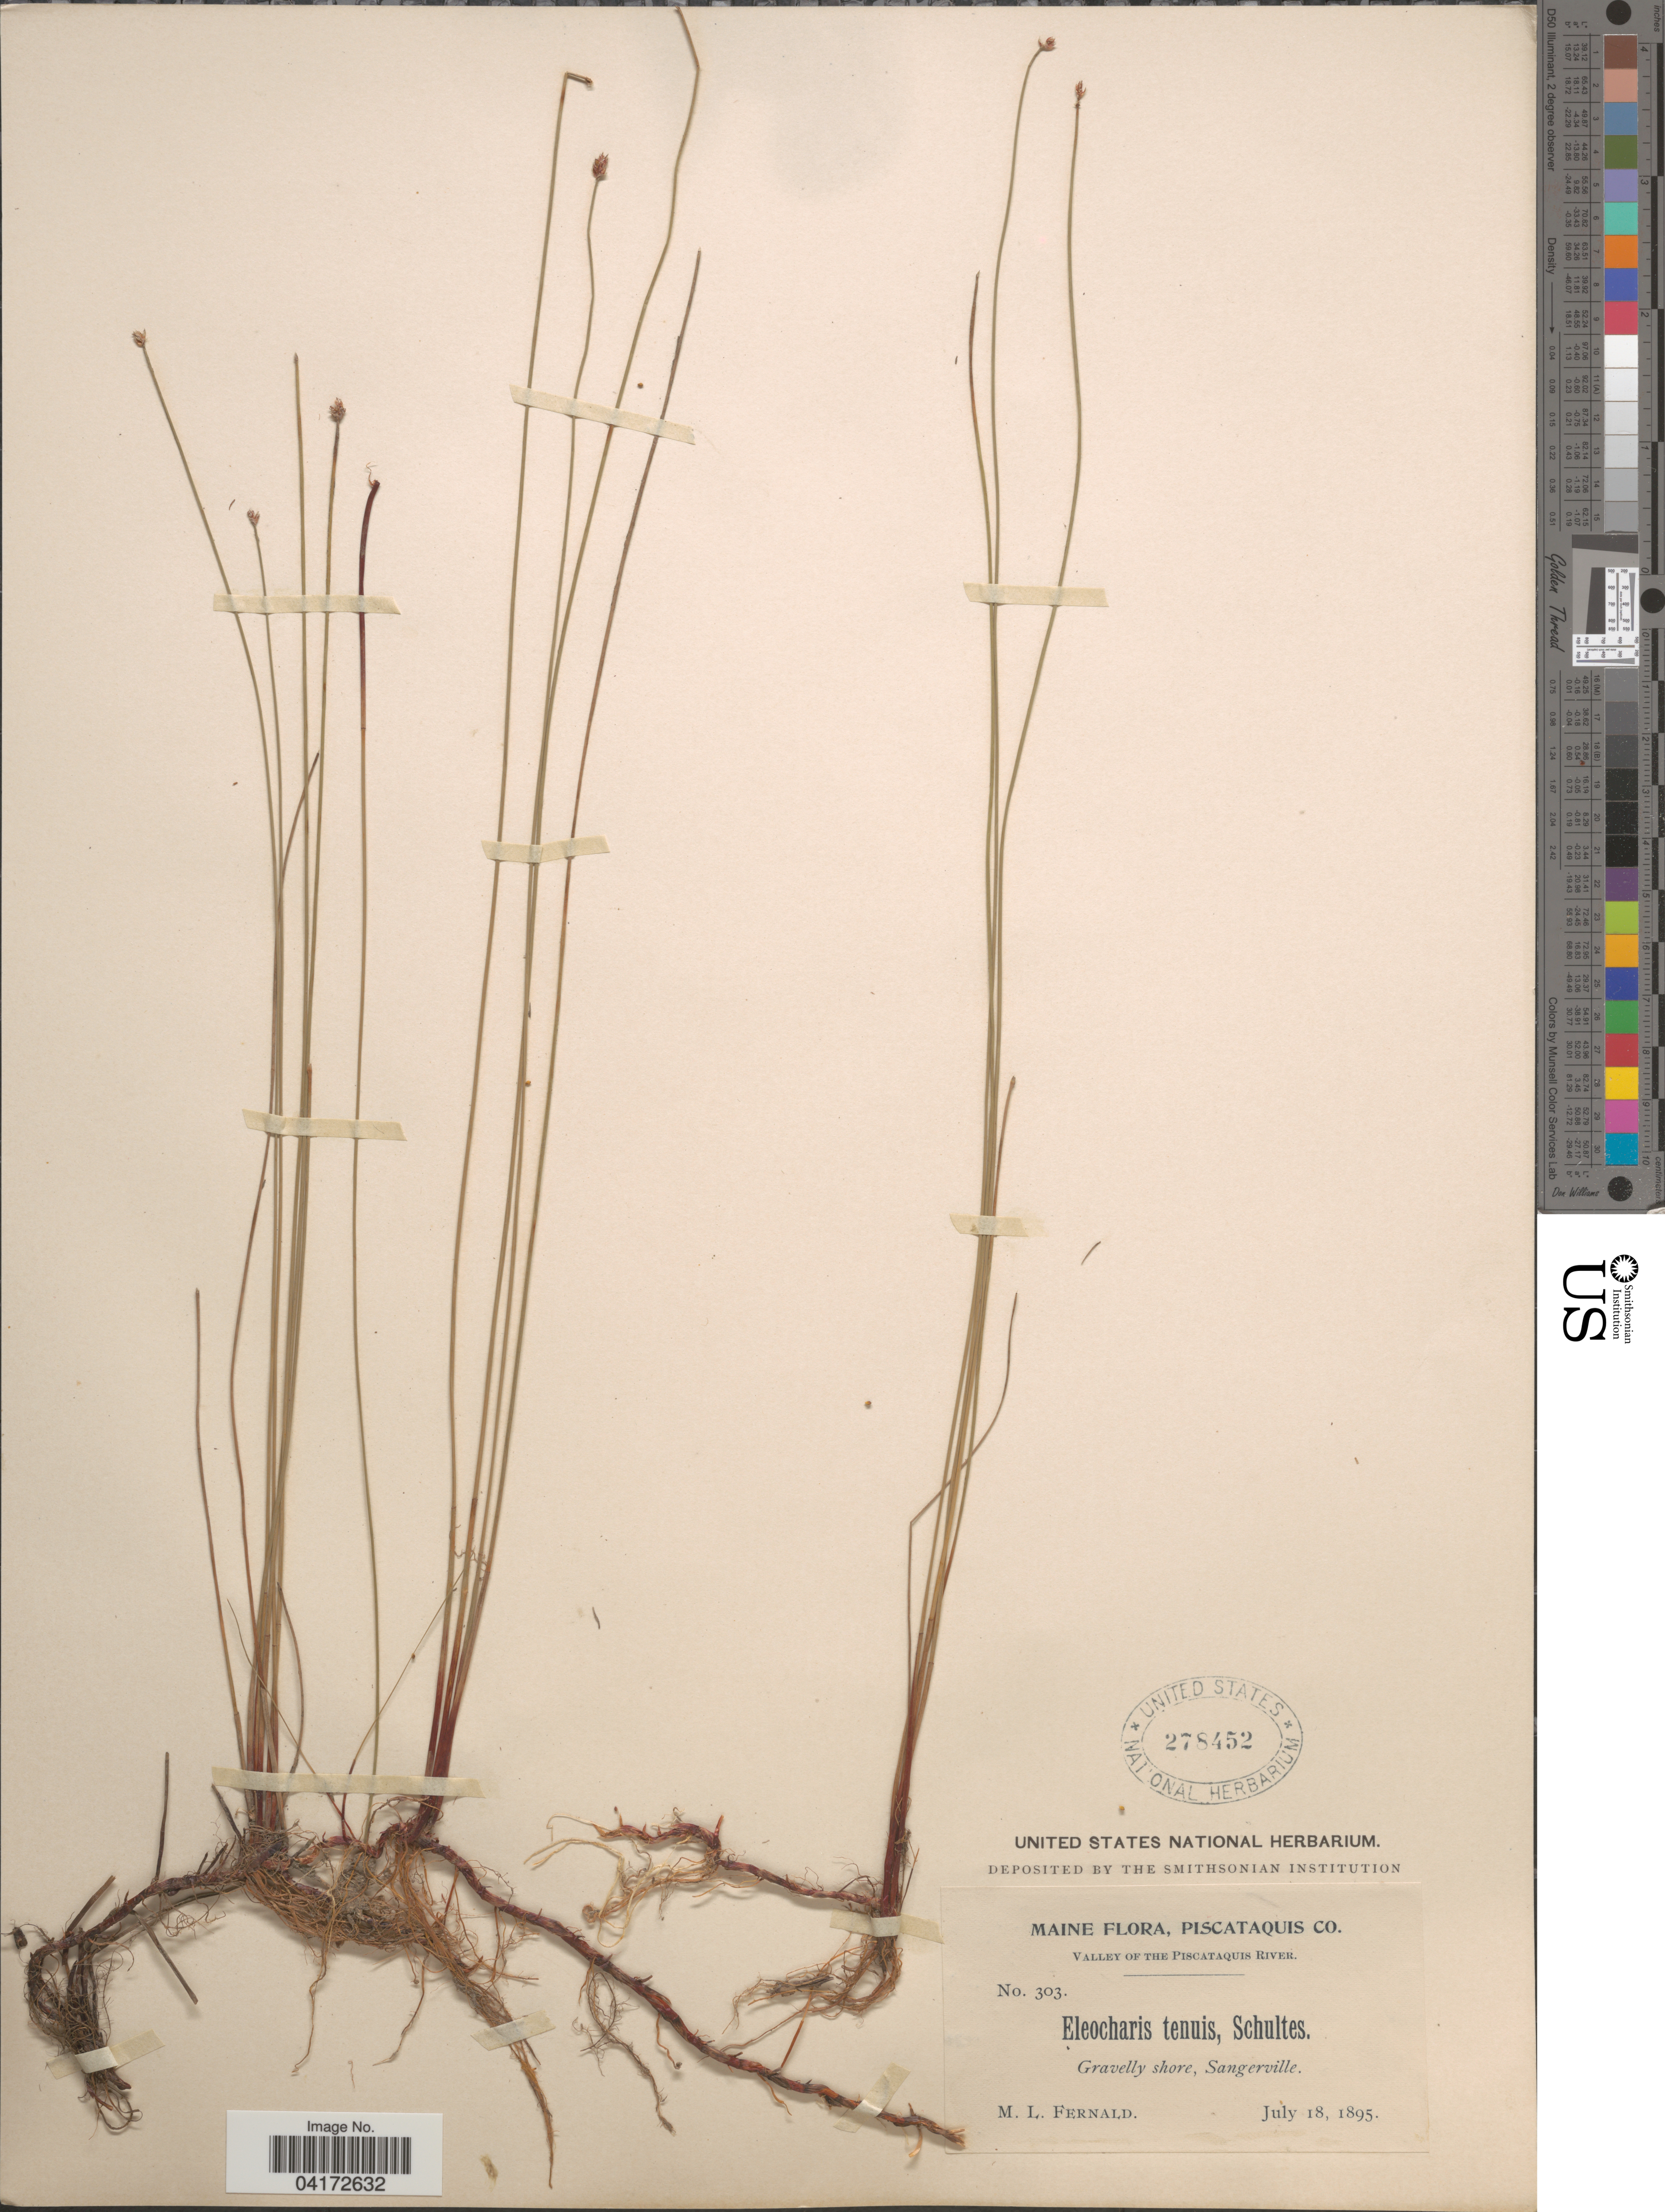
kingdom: Plantae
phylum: Tracheophyta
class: Liliopsida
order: Poales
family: Cyperaceae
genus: Eleocharis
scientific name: Eleocharis tenuis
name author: (Willd.) Schult.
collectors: M. L. Fernald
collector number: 303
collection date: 1895-07-18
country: United States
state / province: Maine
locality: Piscataquis Co. Valley of the Piscataquis River. Sangerville.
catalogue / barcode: US 278452